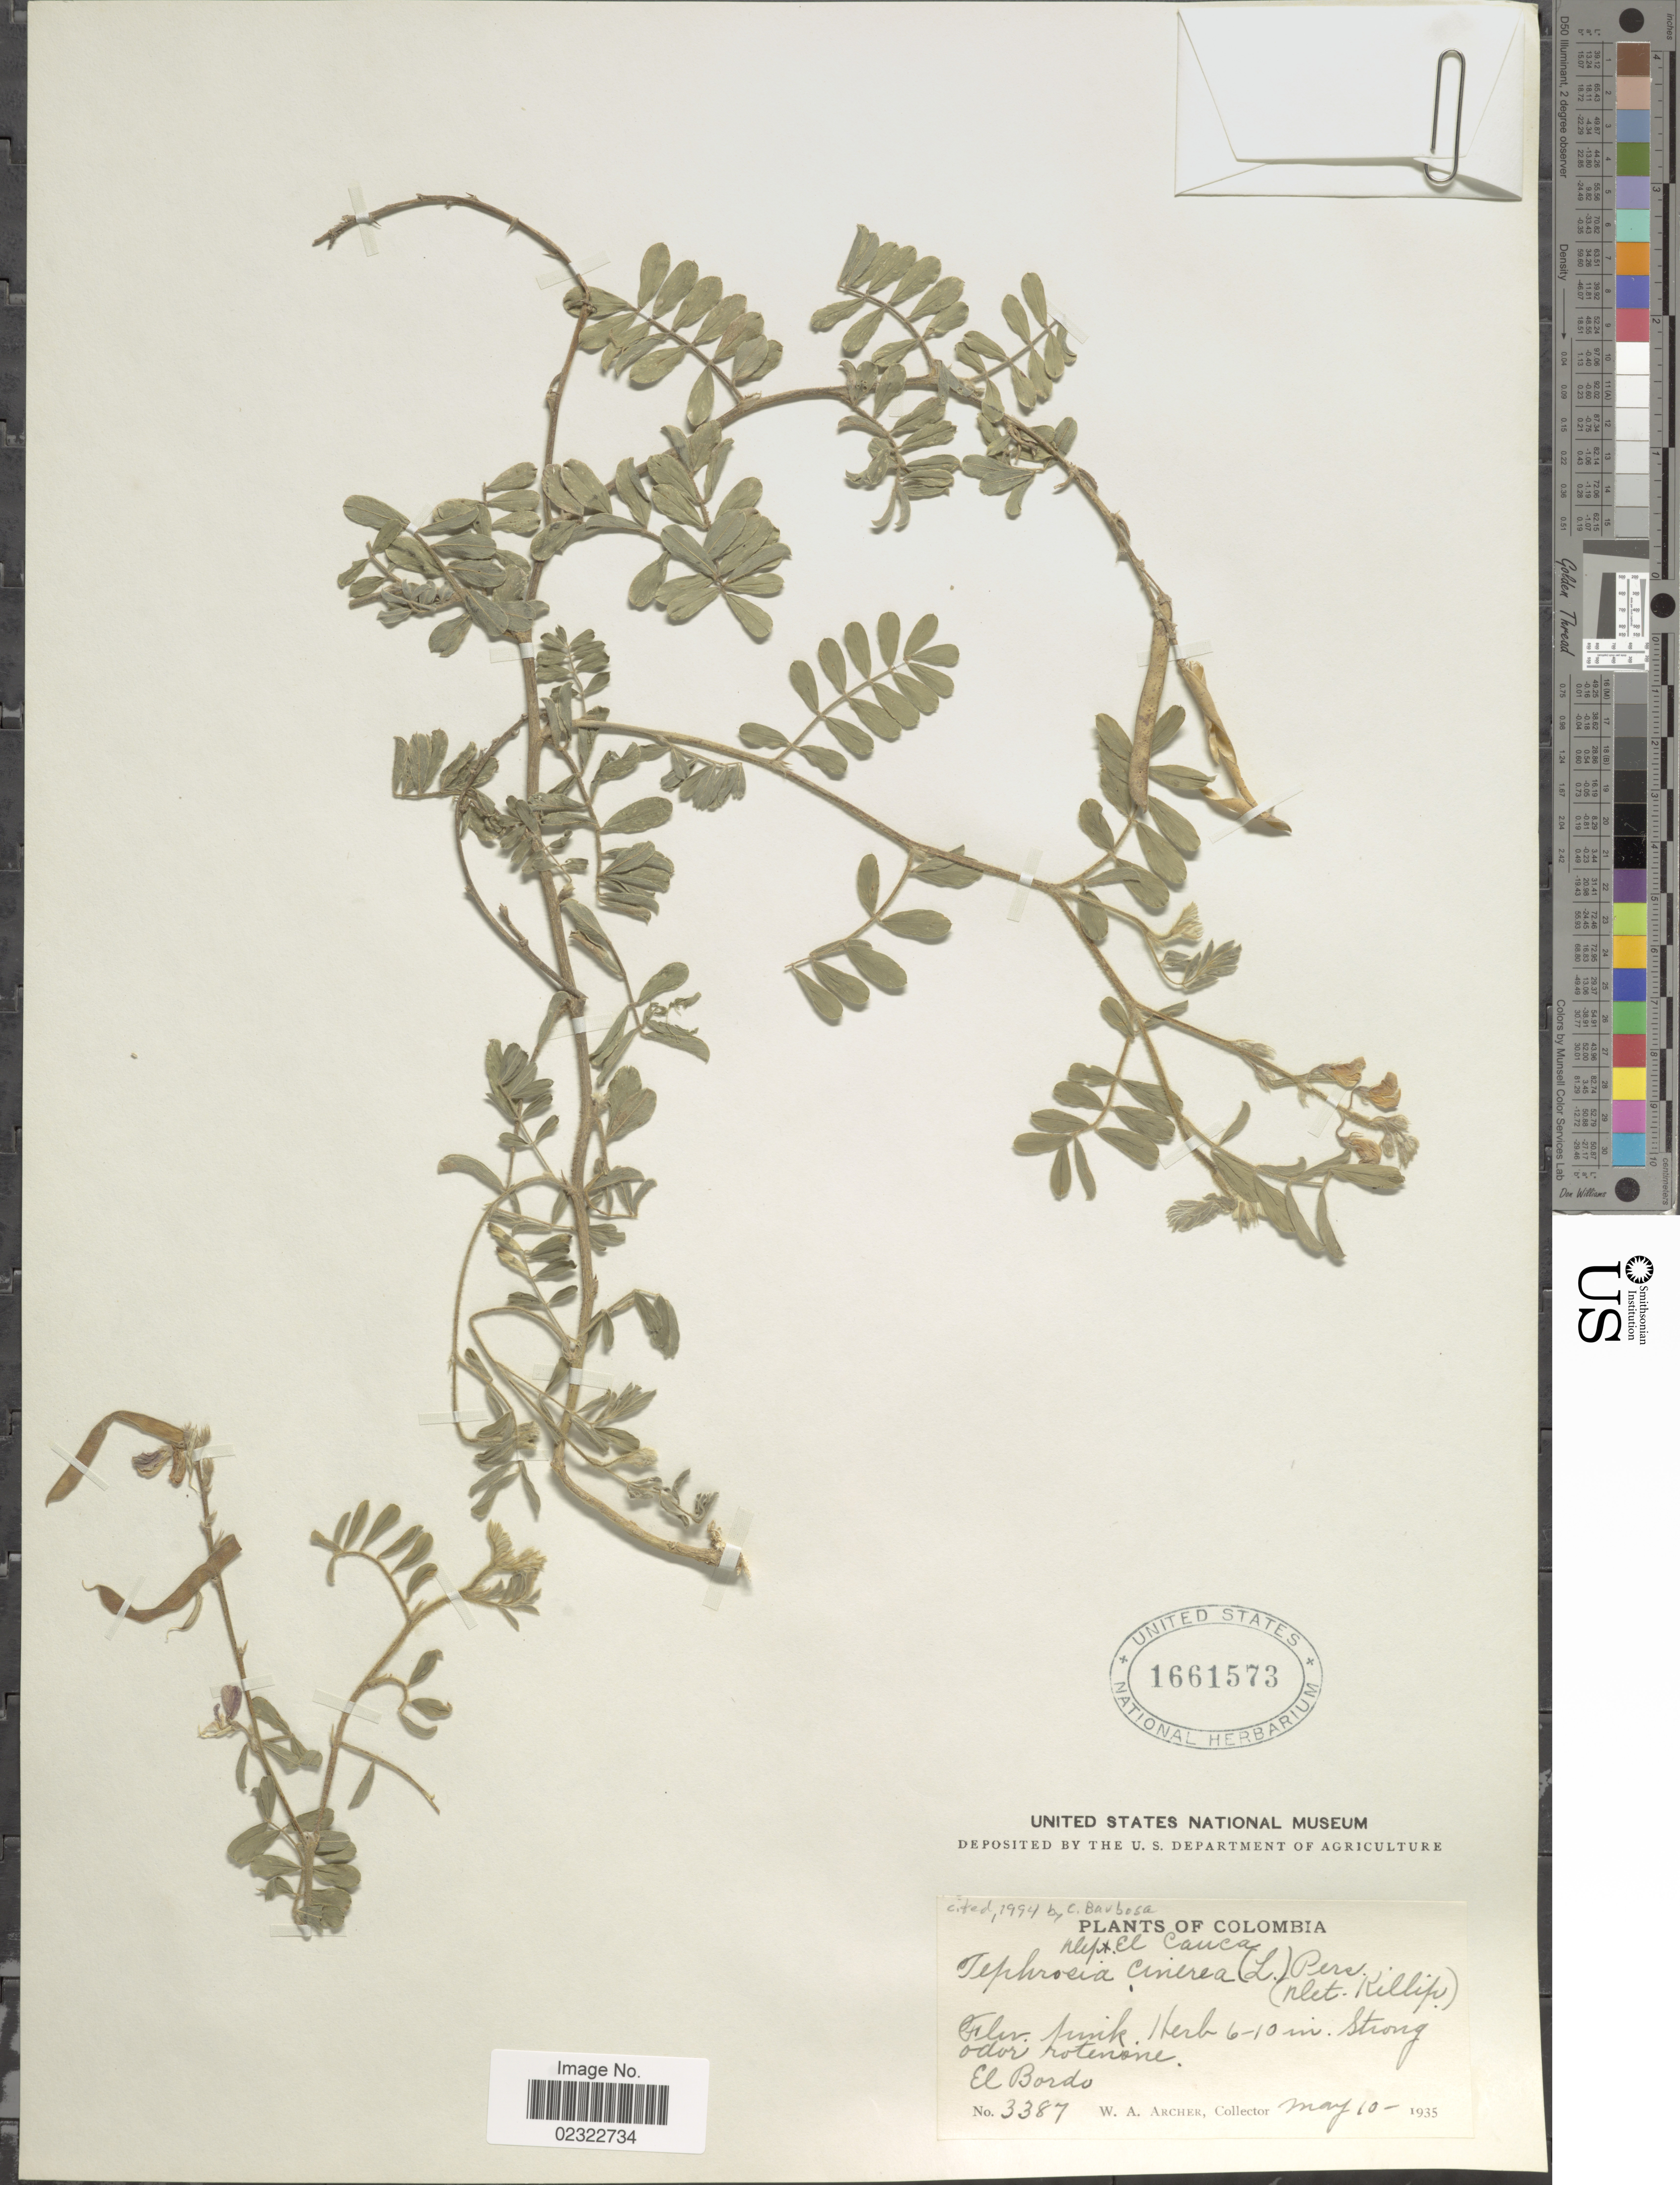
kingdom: Plantae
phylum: Tracheophyta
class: Magnoliopsida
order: Fabales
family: Fabaceae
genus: Tephrosia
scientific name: Tephrosia cinerea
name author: (L.) Pers.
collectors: W. A. Archer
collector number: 3387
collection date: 1935-05-10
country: Colombia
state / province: Valle del Cauca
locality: Valle el Cauca. El Bordo.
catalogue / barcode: US 1661573